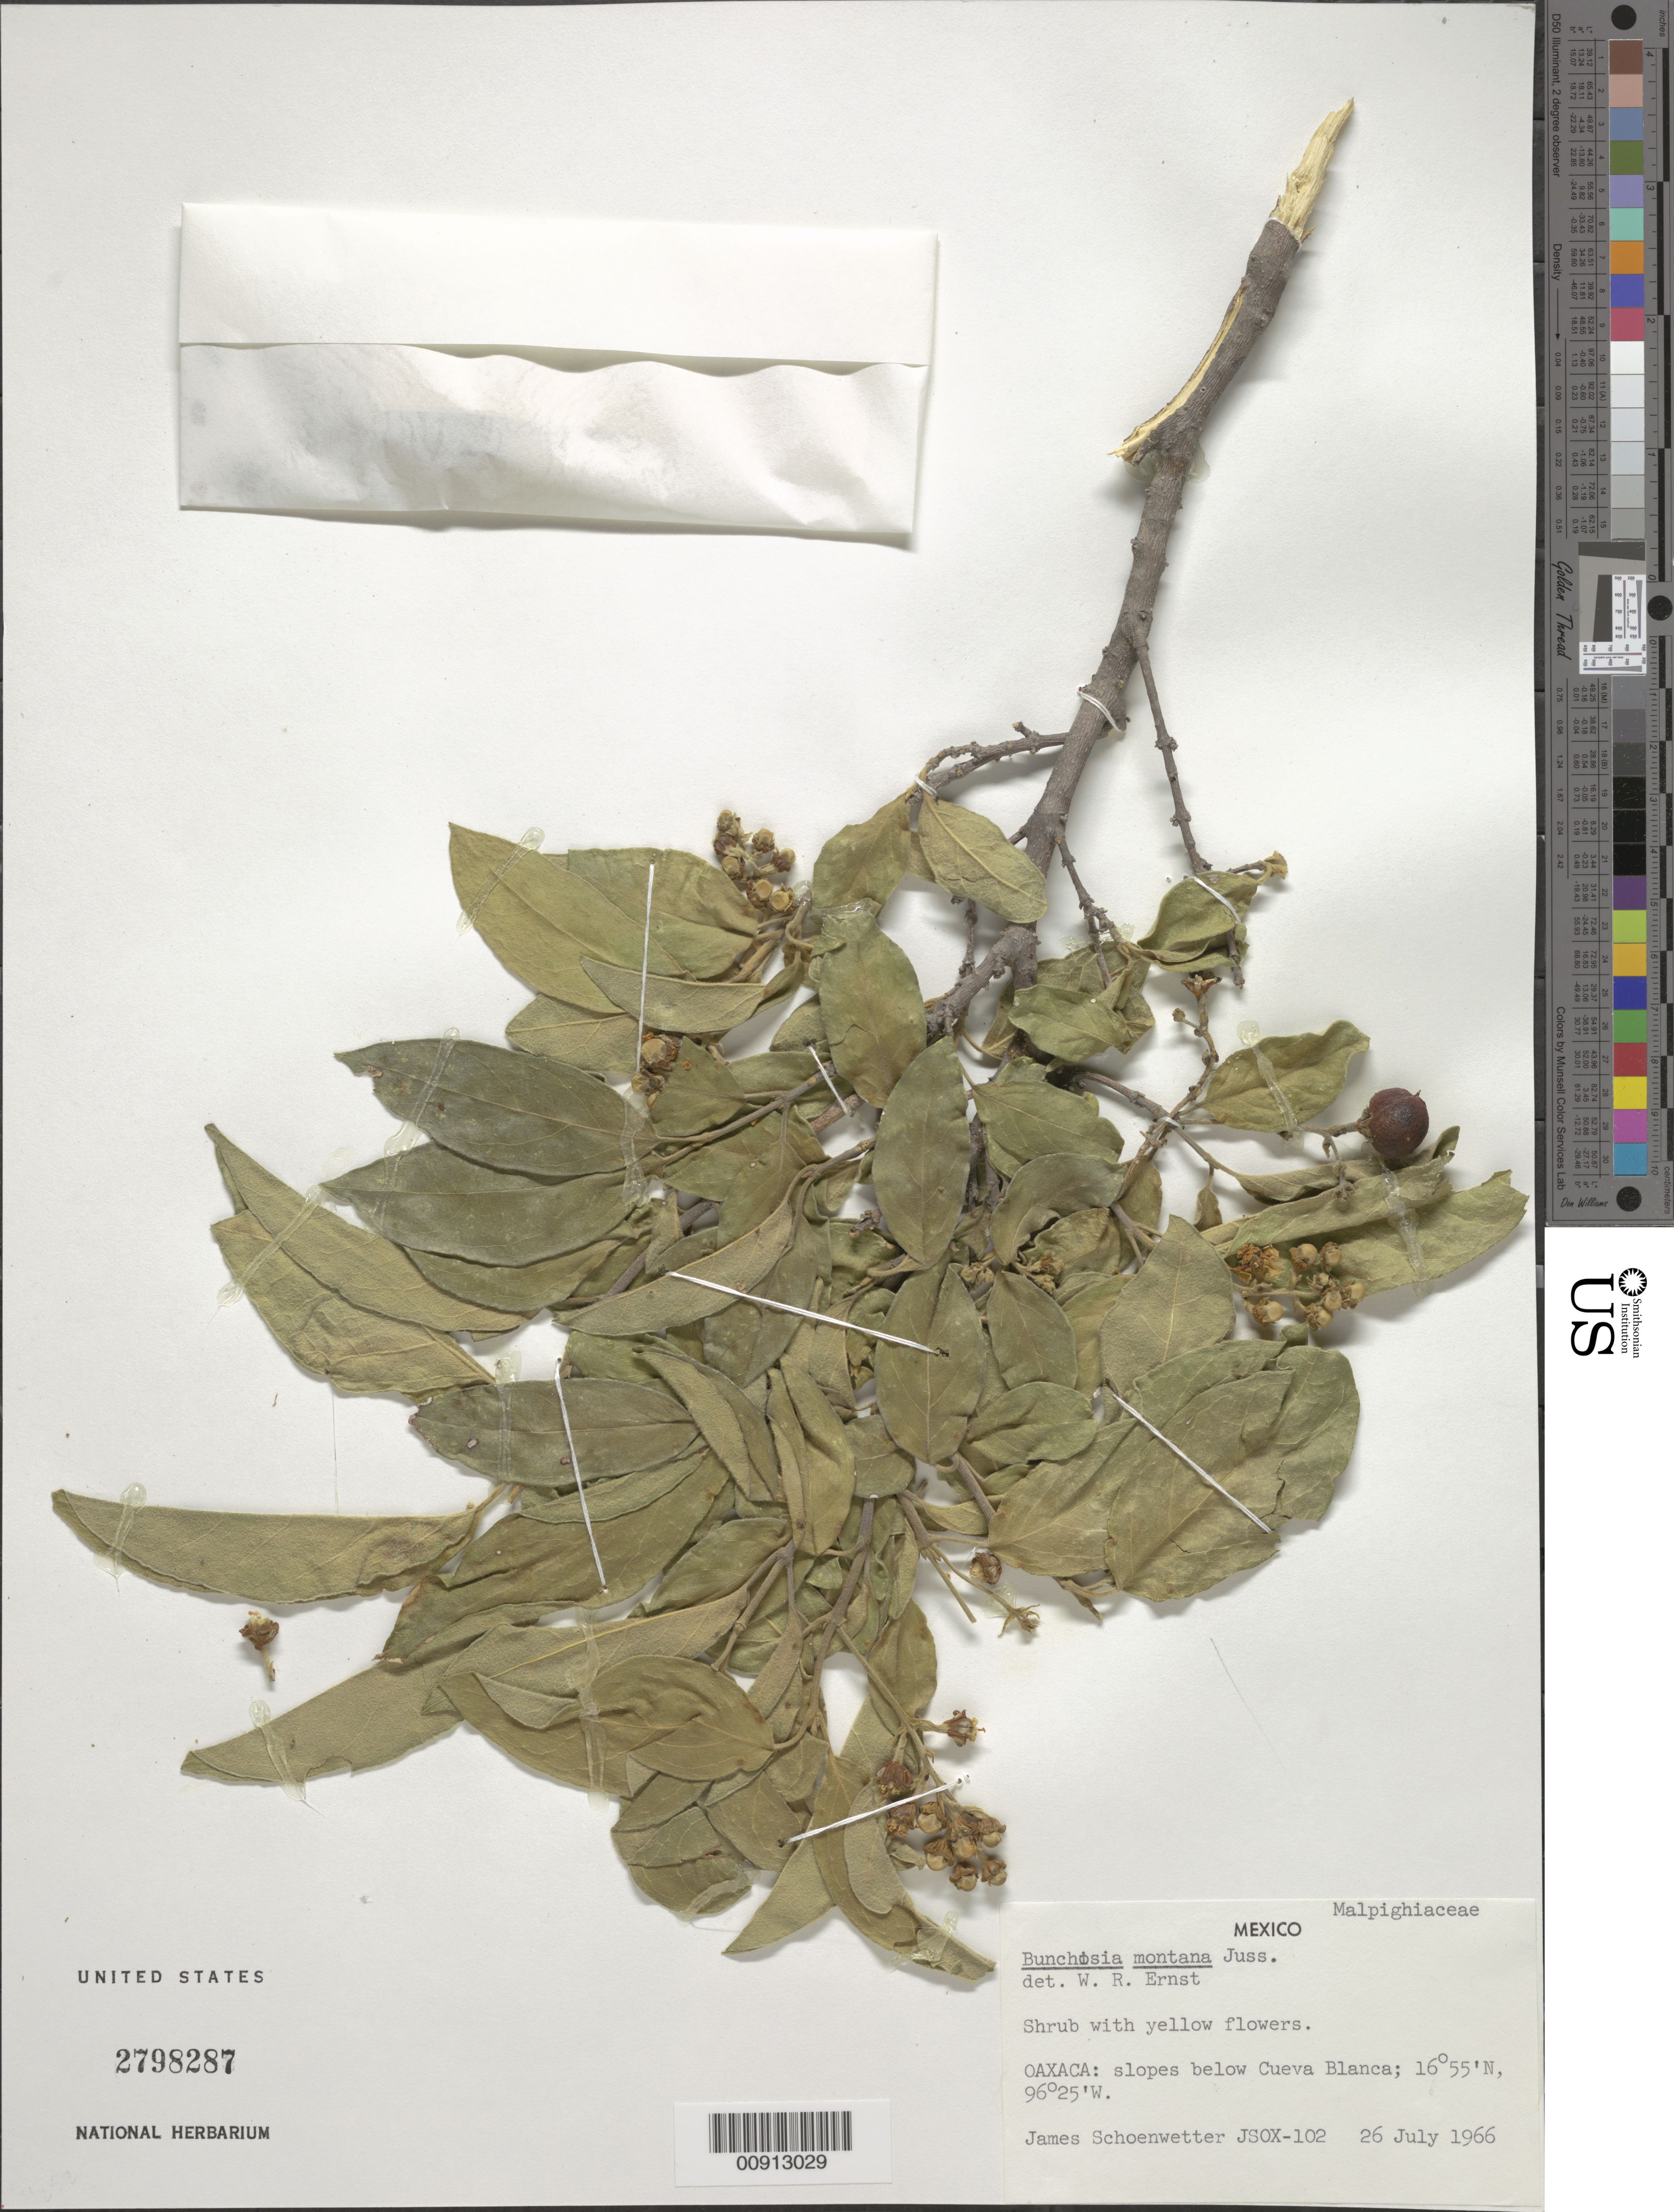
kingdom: Plantae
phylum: Tracheophyta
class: Magnoliopsida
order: Malpighiales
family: Malpighiaceae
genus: Bunchosia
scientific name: Bunchosia montana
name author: A. Juss.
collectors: J. Schoenwetter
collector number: JSOX-102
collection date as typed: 26 Jul 1966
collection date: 1966-07-26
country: Mexico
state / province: Oaxaca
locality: Oaxaca: slopes below Cueva Blanca.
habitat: Slopes.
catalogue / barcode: US 2798287